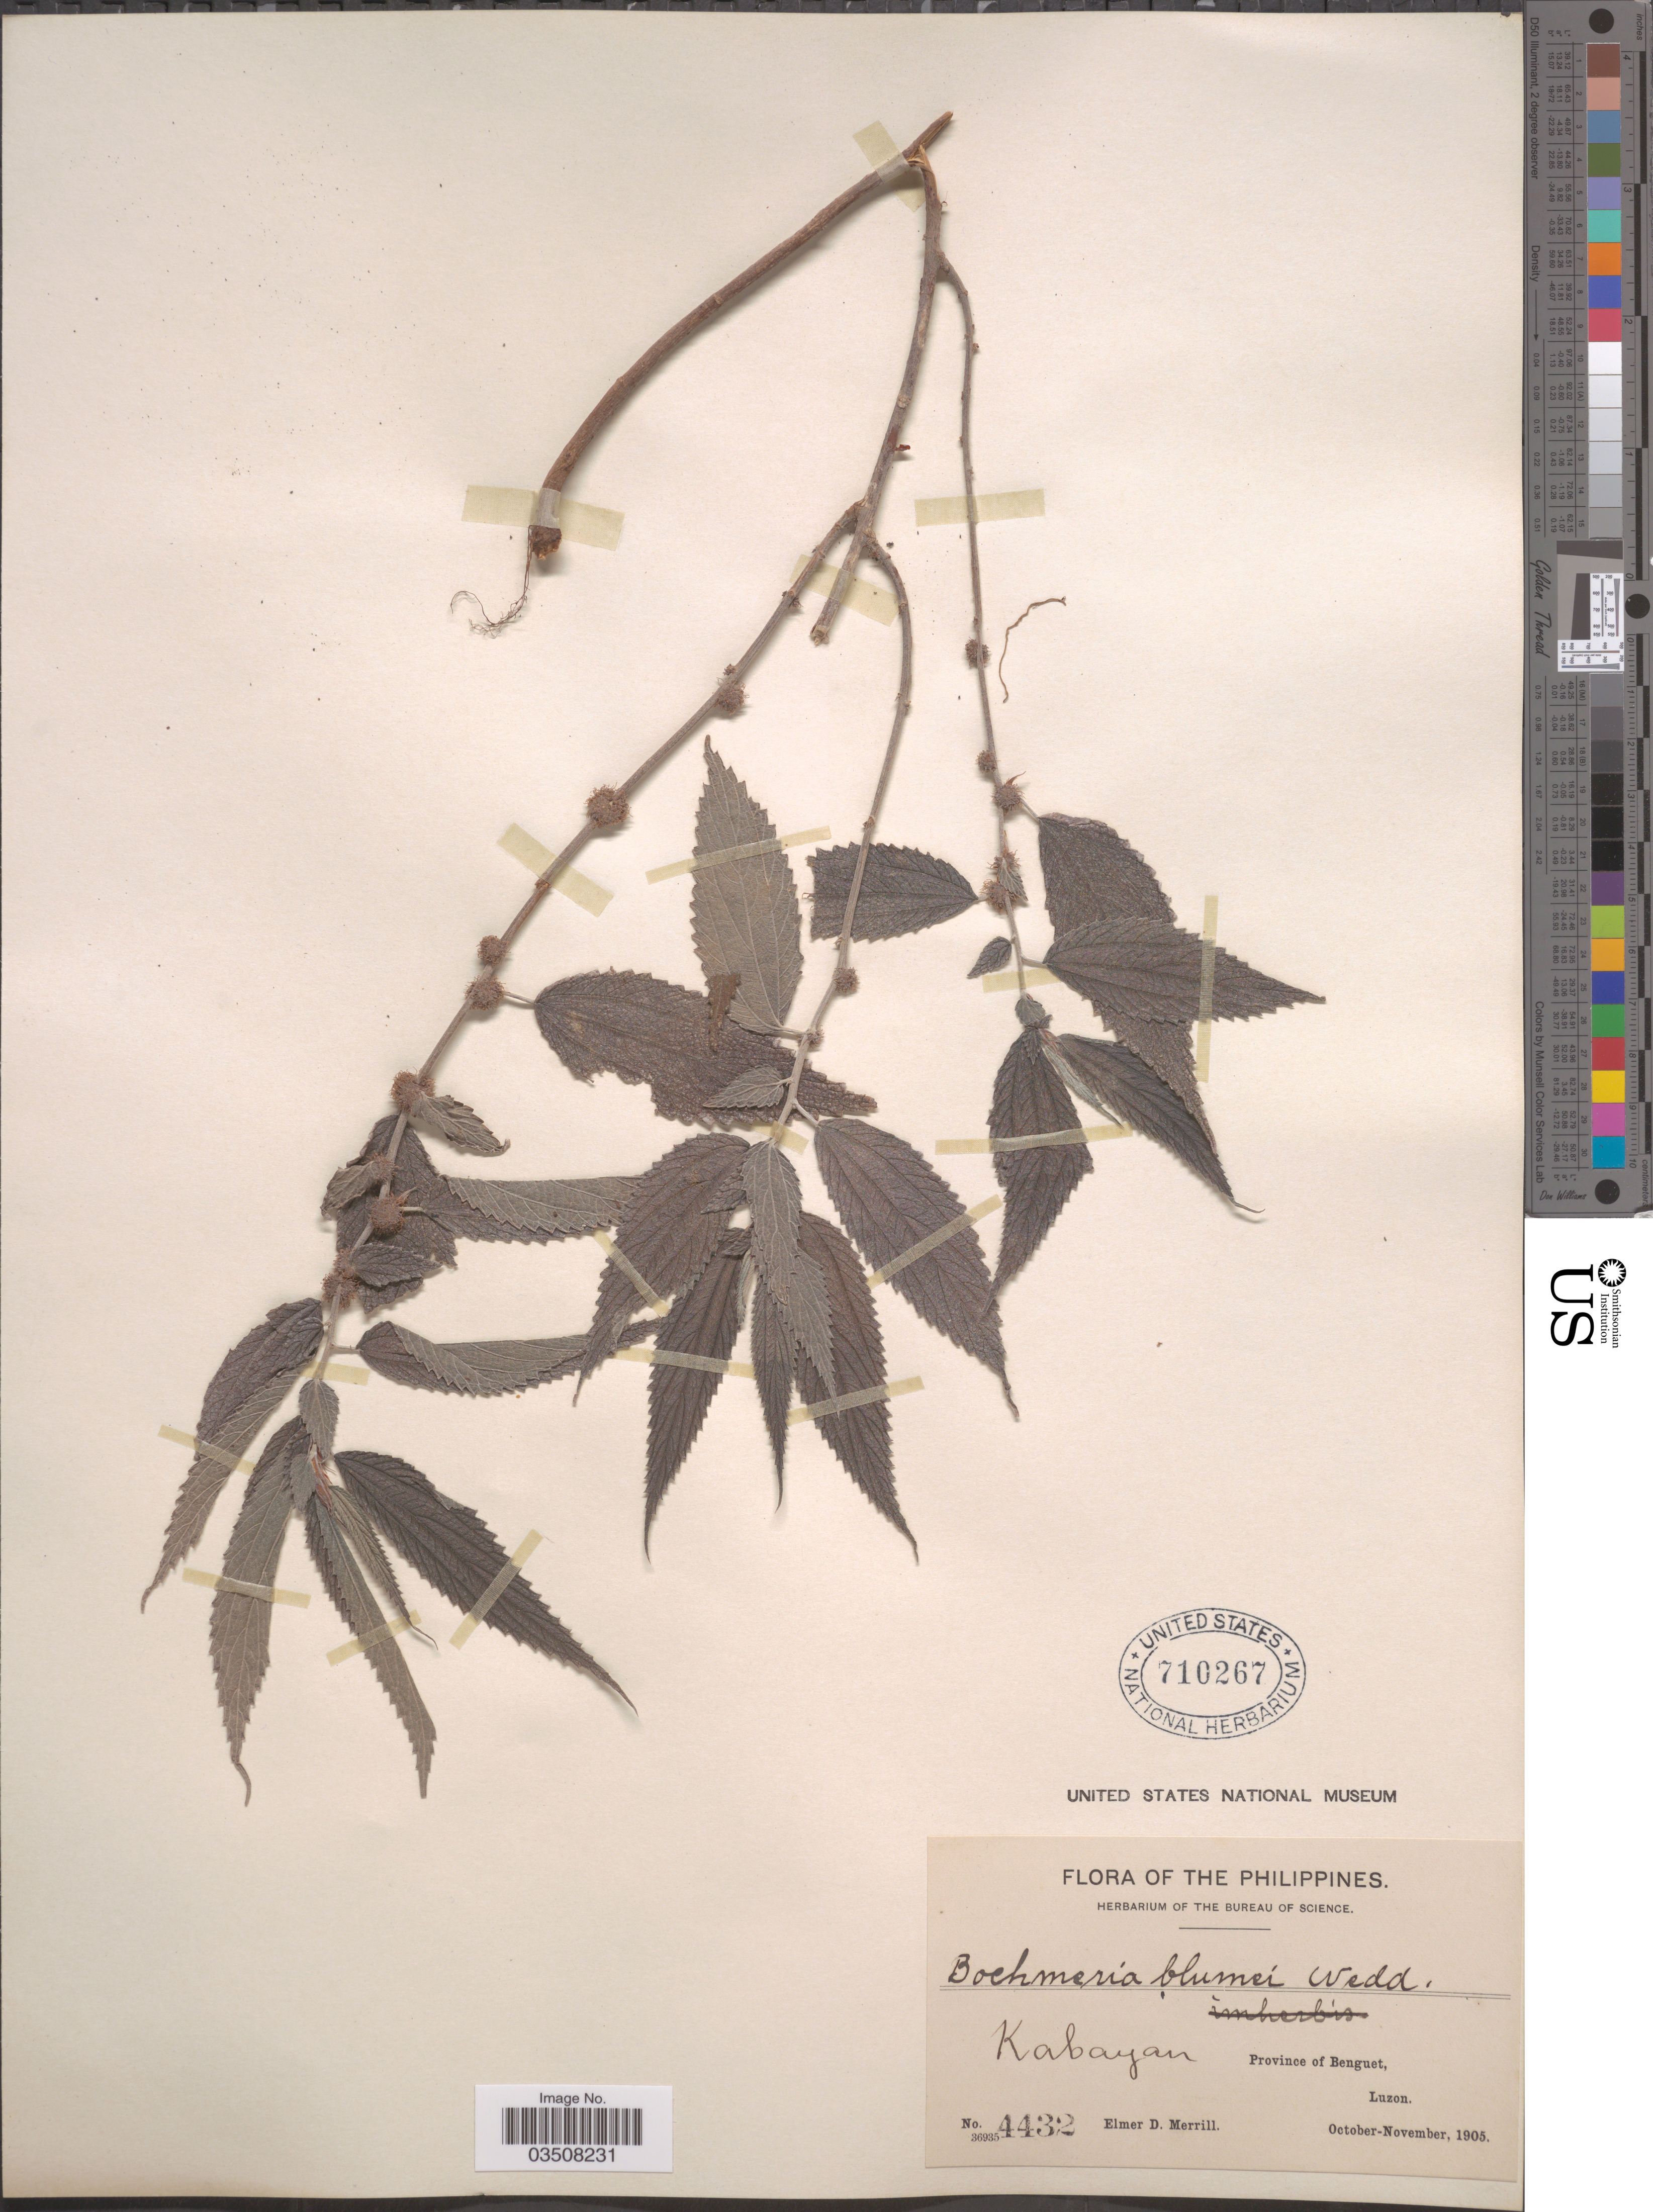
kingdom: Plantae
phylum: Tracheophyta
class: Magnoliopsida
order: Rosales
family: Urticaceae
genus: Boehmeria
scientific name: Boehmeria blumei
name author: Wedd.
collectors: E. D. Merrill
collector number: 4432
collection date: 1905-10/1905-11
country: Philippines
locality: Kabayan, Province of Benguet, Luzon.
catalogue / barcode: US 710267